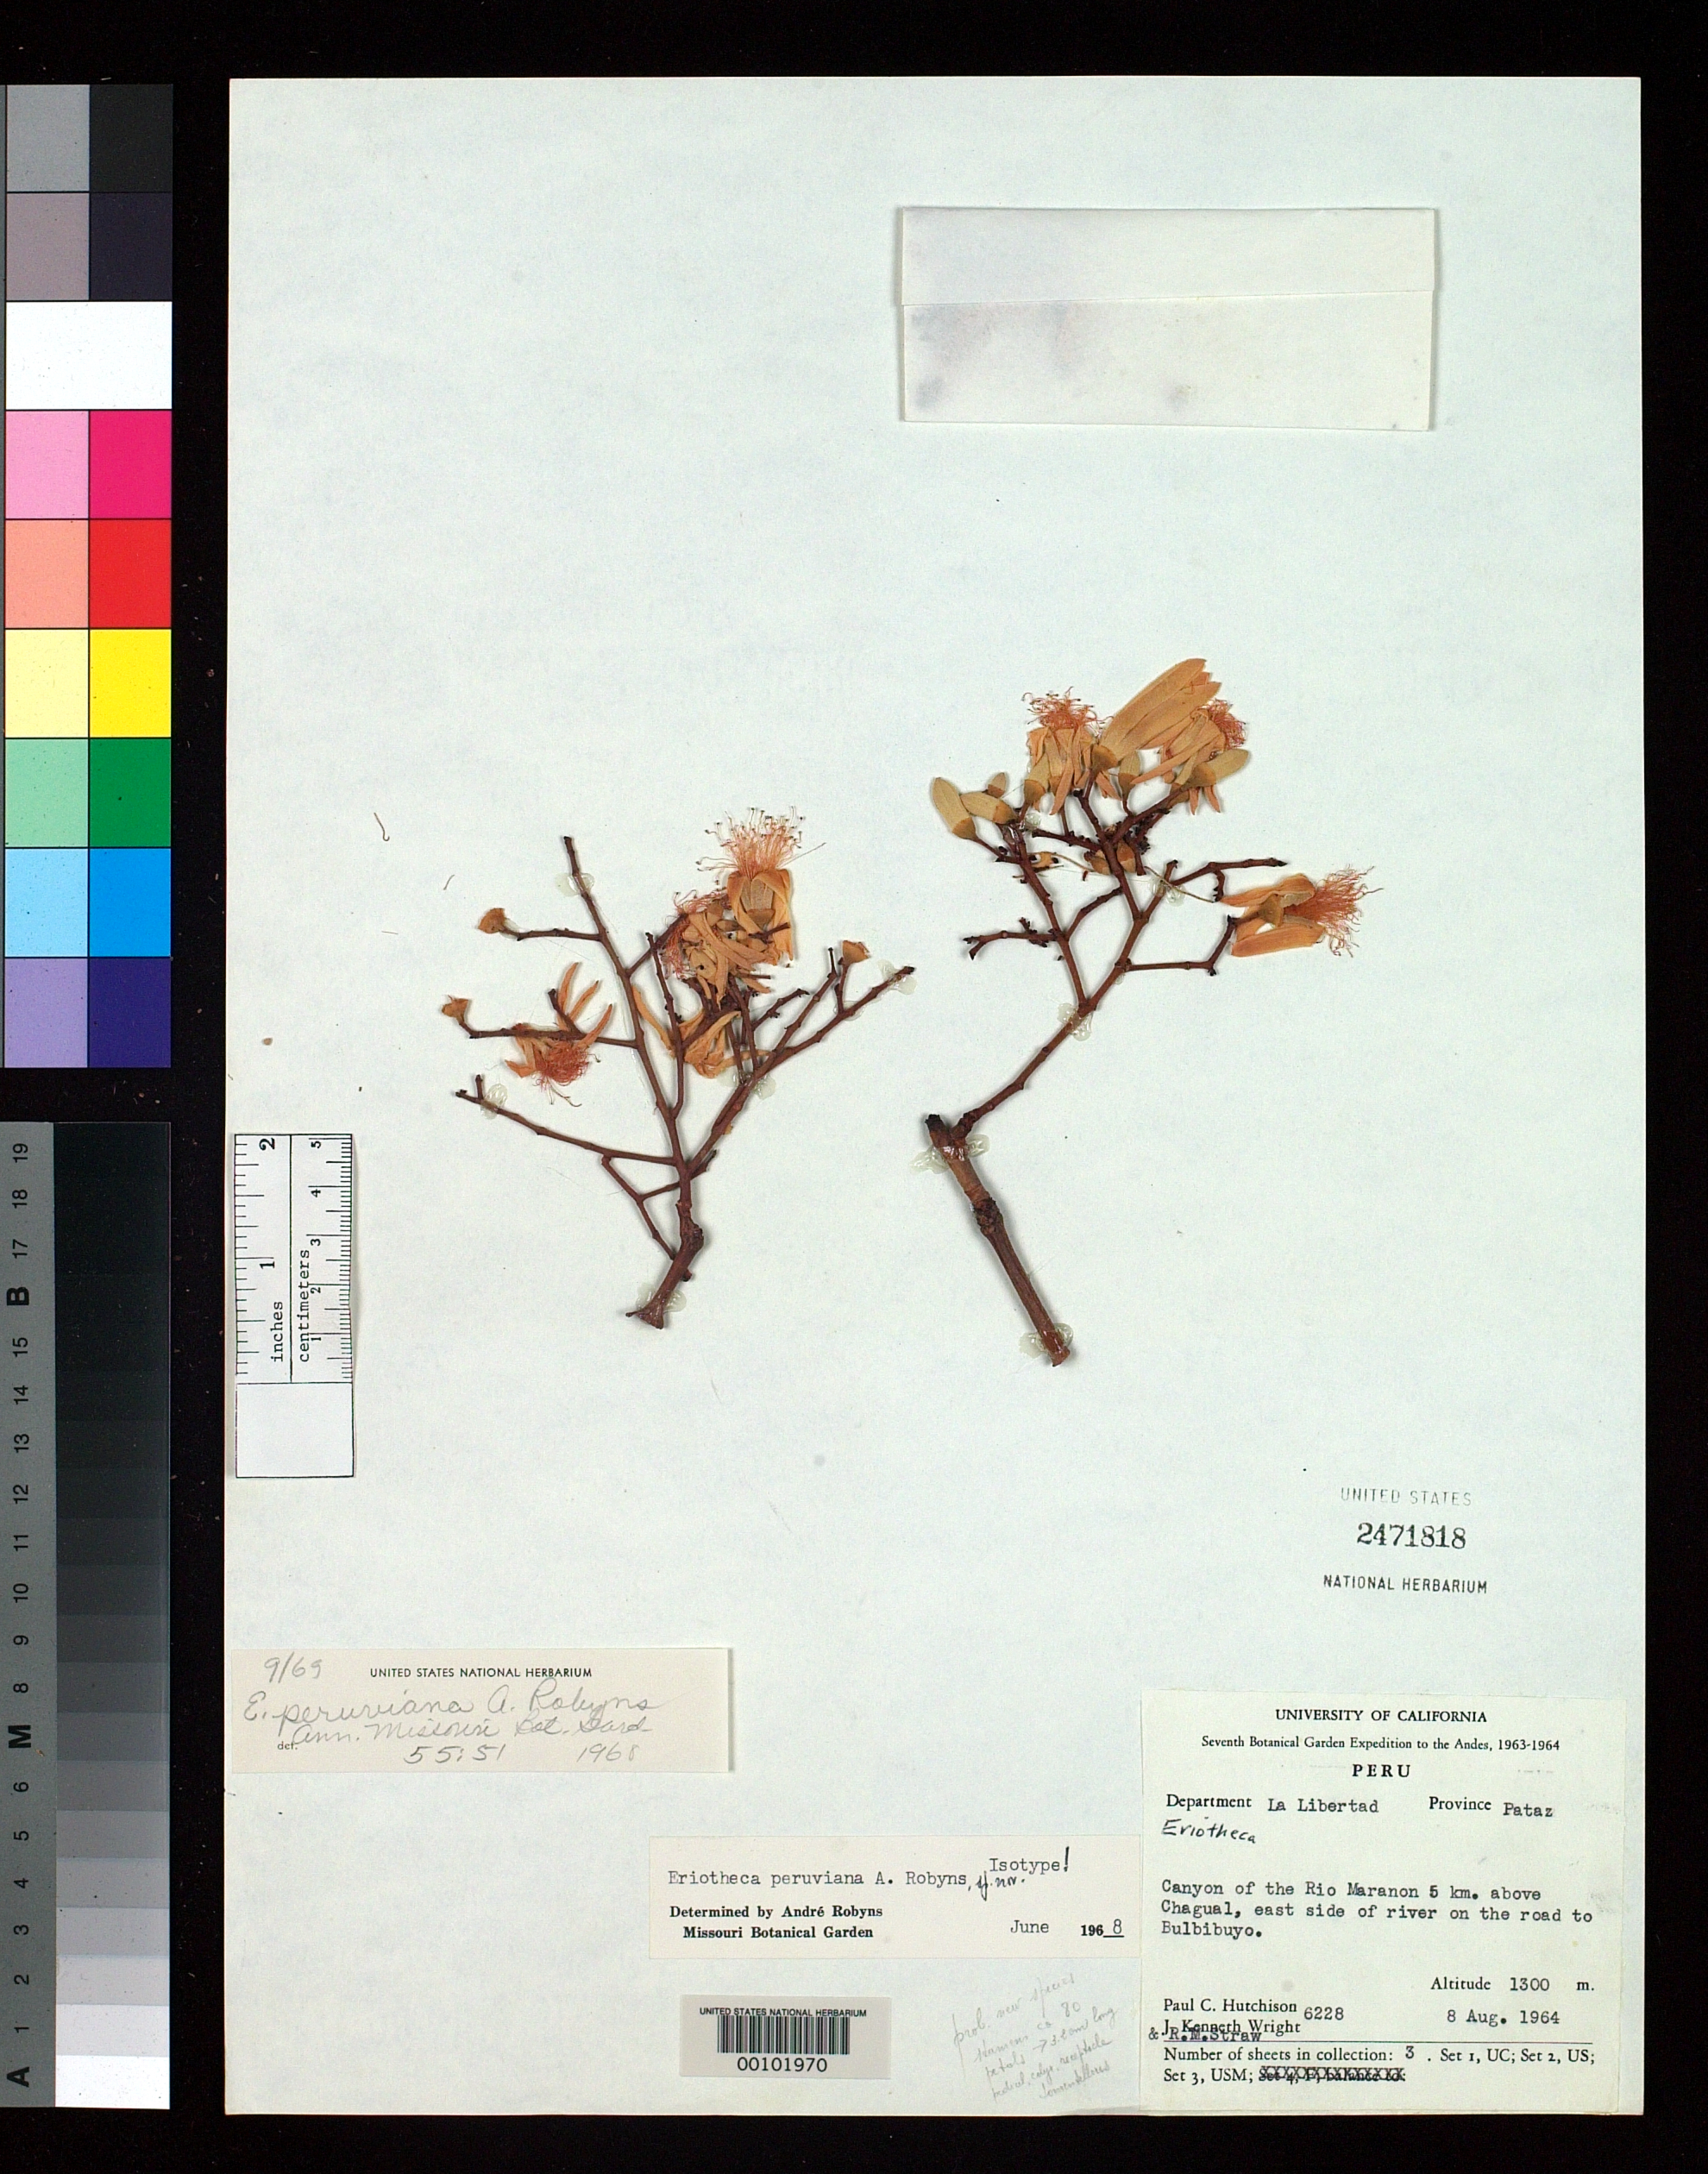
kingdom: Plantae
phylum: Tracheophyta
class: Magnoliopsida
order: Malvales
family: Malvaceae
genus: Eriotheca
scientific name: Eriotheca peruviana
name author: A. Robyns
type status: Isotype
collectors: P. C. Hutchison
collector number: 6228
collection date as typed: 08 Aug 1964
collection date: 1964-08-08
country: Peru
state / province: La Libertad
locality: Pataz, Chagual.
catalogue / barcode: US 2471818